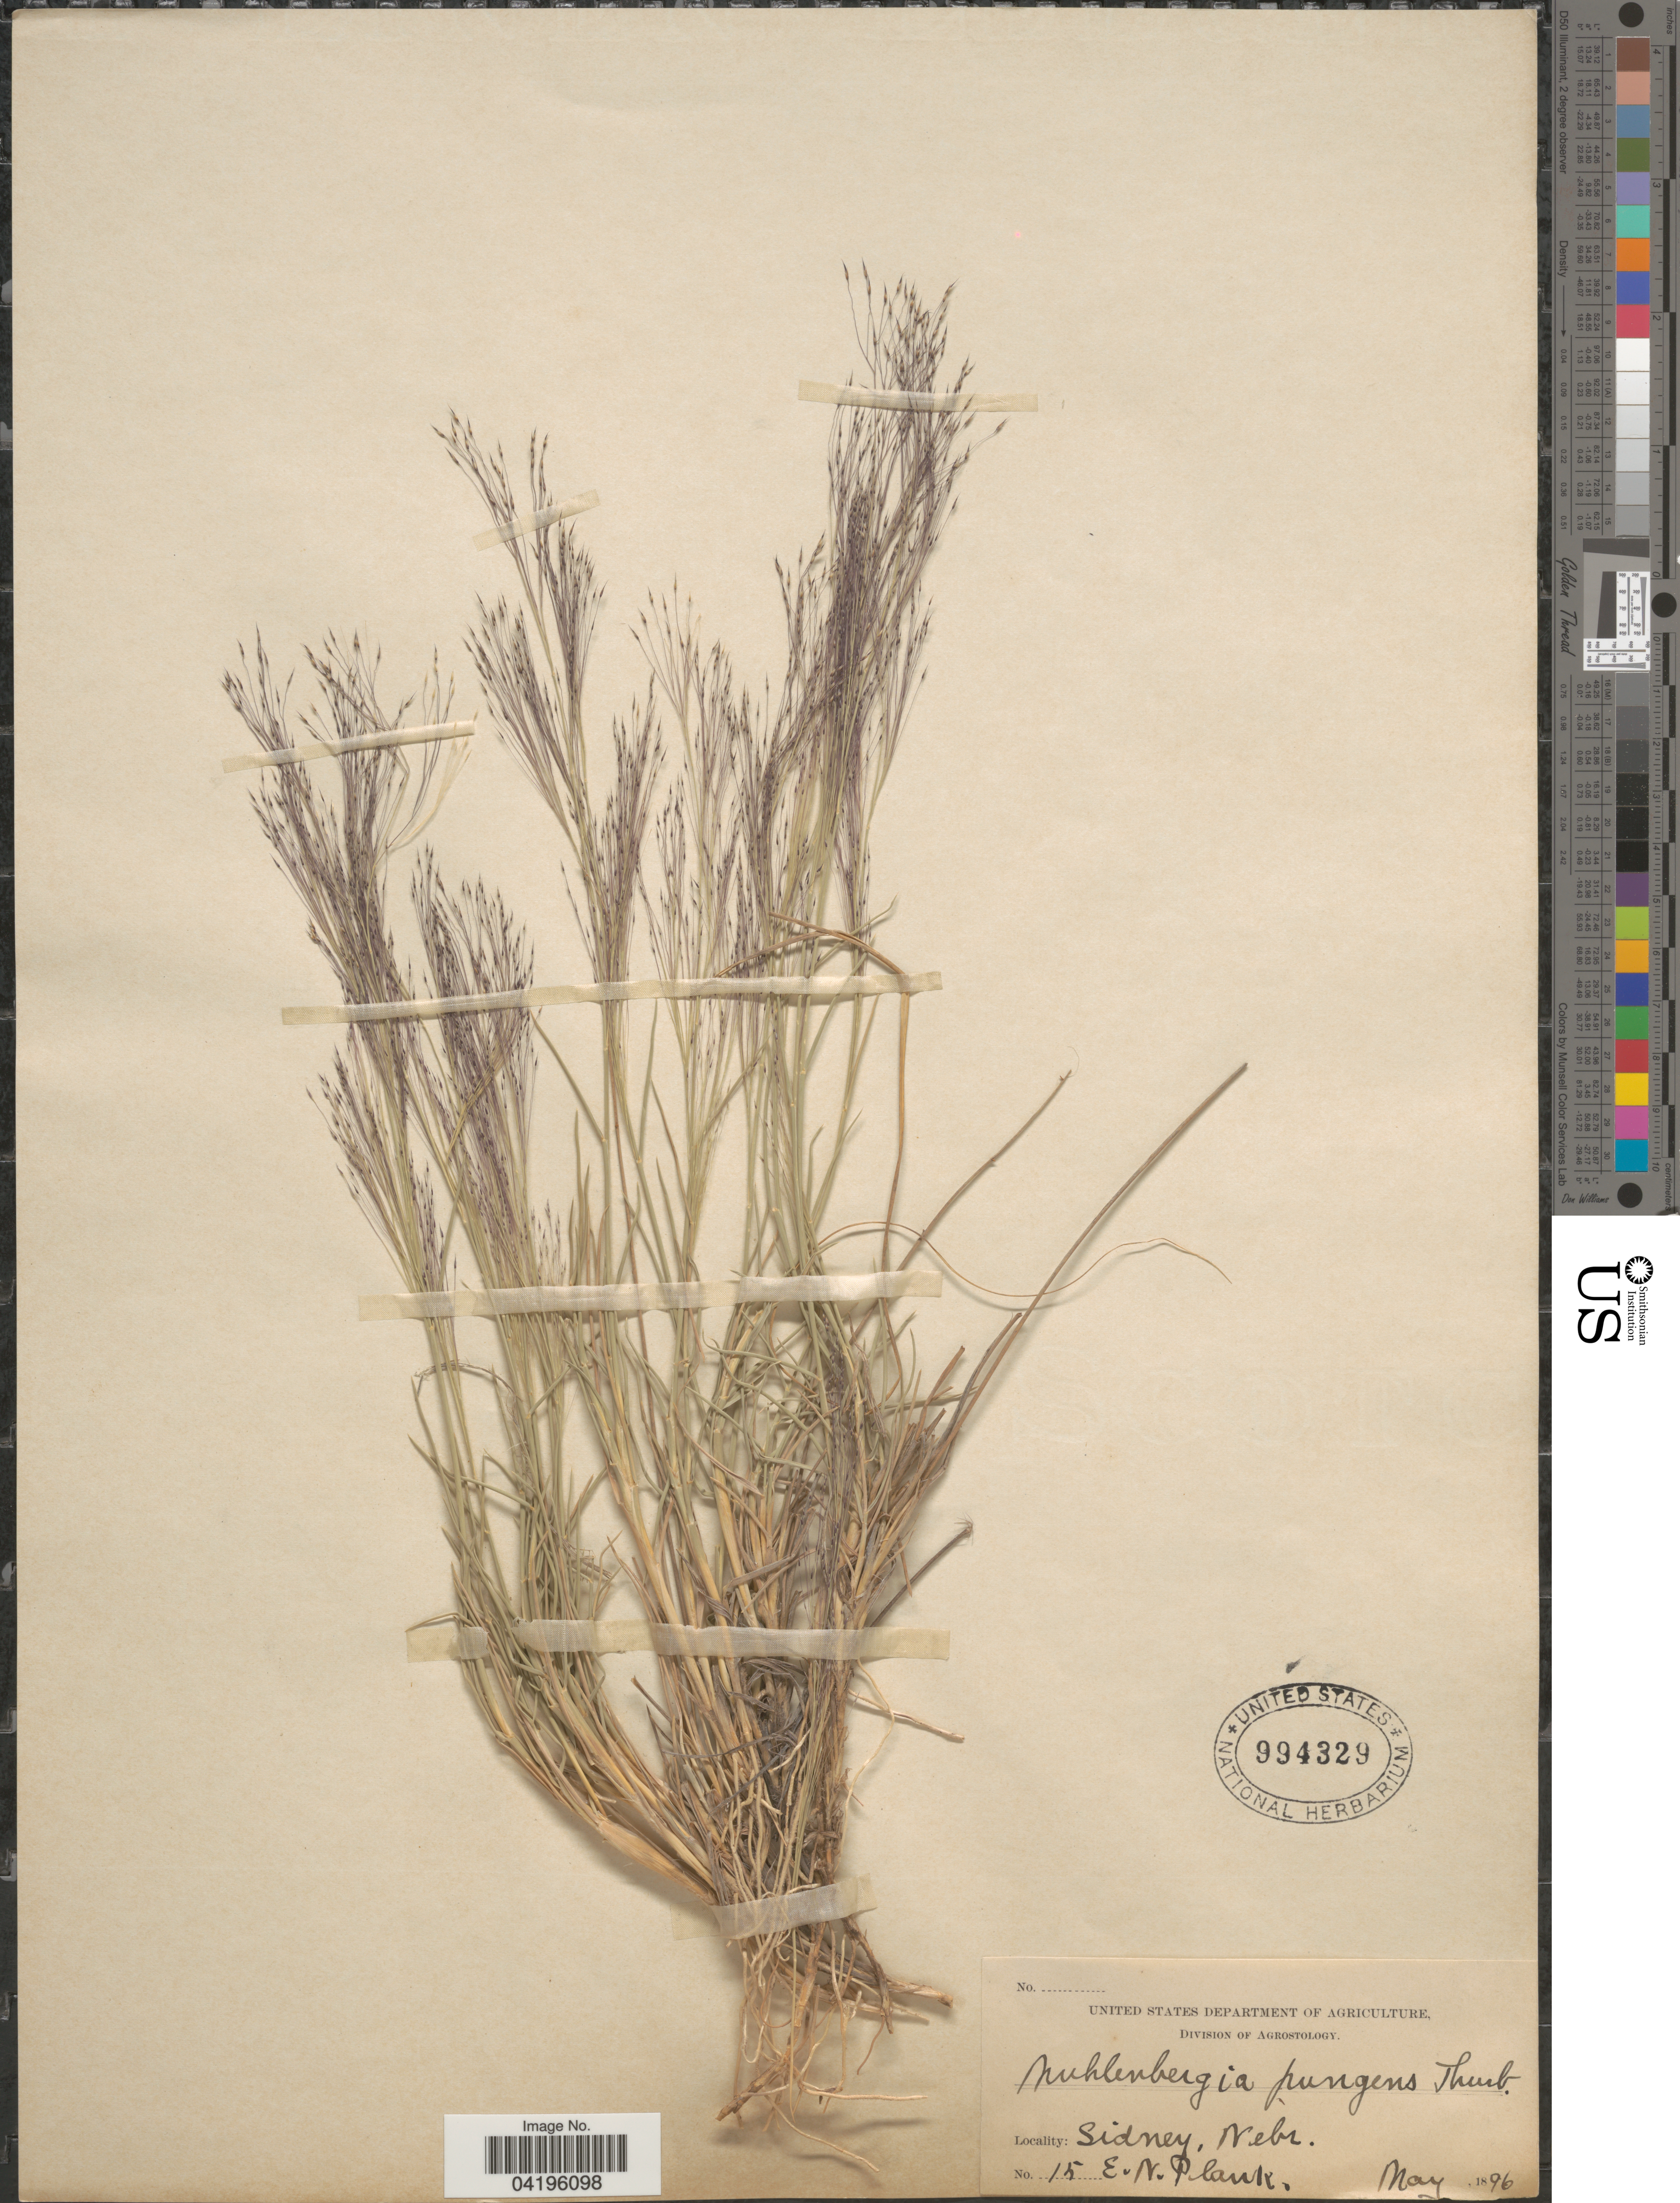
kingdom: Plantae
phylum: Tracheophyta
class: Liliopsida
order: Poales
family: Poaceae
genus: Muhlenbergia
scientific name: Muhlenbergia pungens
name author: Thurb. ex A. Gray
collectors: E. Plank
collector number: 15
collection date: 1896-05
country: United States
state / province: Nebraska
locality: Sidney.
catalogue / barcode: US 994329